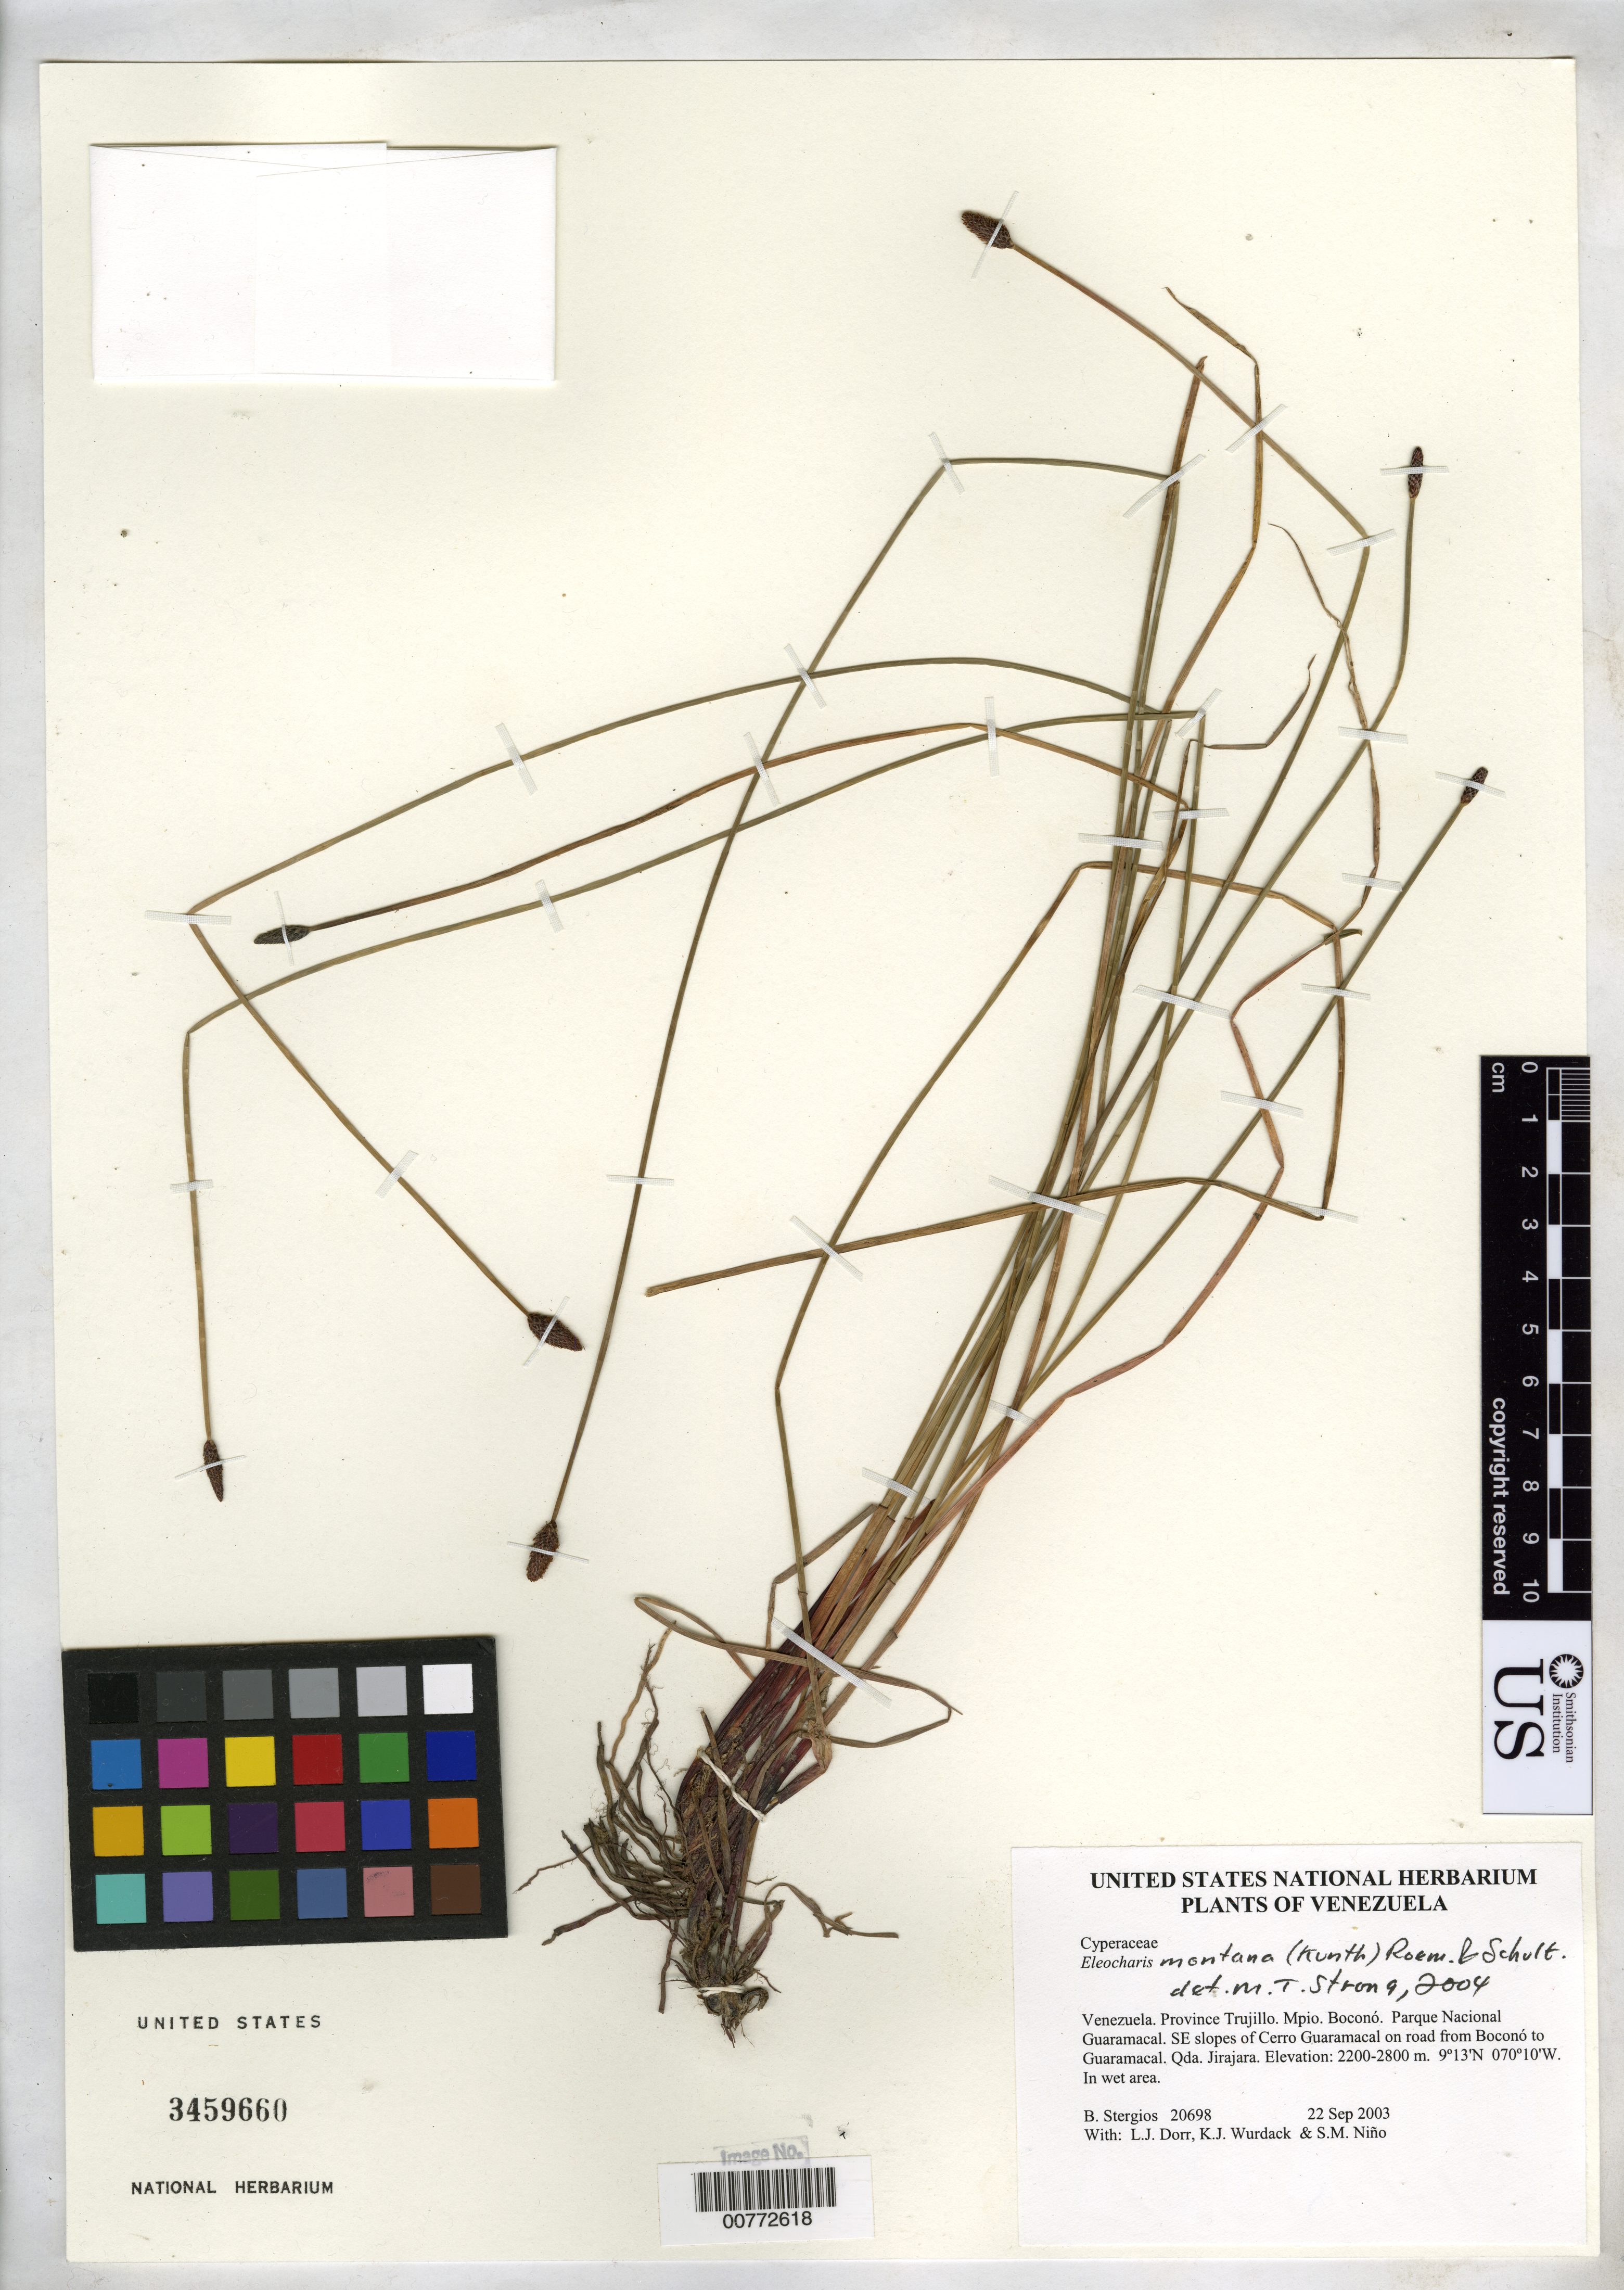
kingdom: Plantae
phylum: Tracheophyta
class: Liliopsida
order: Poales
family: Cyperaceae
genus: Eleocharis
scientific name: Eleocharis montana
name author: (Kunth) Roem. & Schult.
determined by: Strong, M. T., (US), Smithsonian Institution - National Museum of Natural History (UNITED STATES)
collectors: B. G. Stergios, L. J. Dorr, K. Wurdack & S. M. Niño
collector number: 20698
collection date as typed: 22 Sep 2003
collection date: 2003-09-22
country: Venezuela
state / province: Trujillo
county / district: Boconó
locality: Parque Nacional Guaramacal. SE slopes of Cerro Guaramacal on road from Boconó to Guaramacal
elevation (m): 2200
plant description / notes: MICH, PORT, US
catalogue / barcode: US 3459660